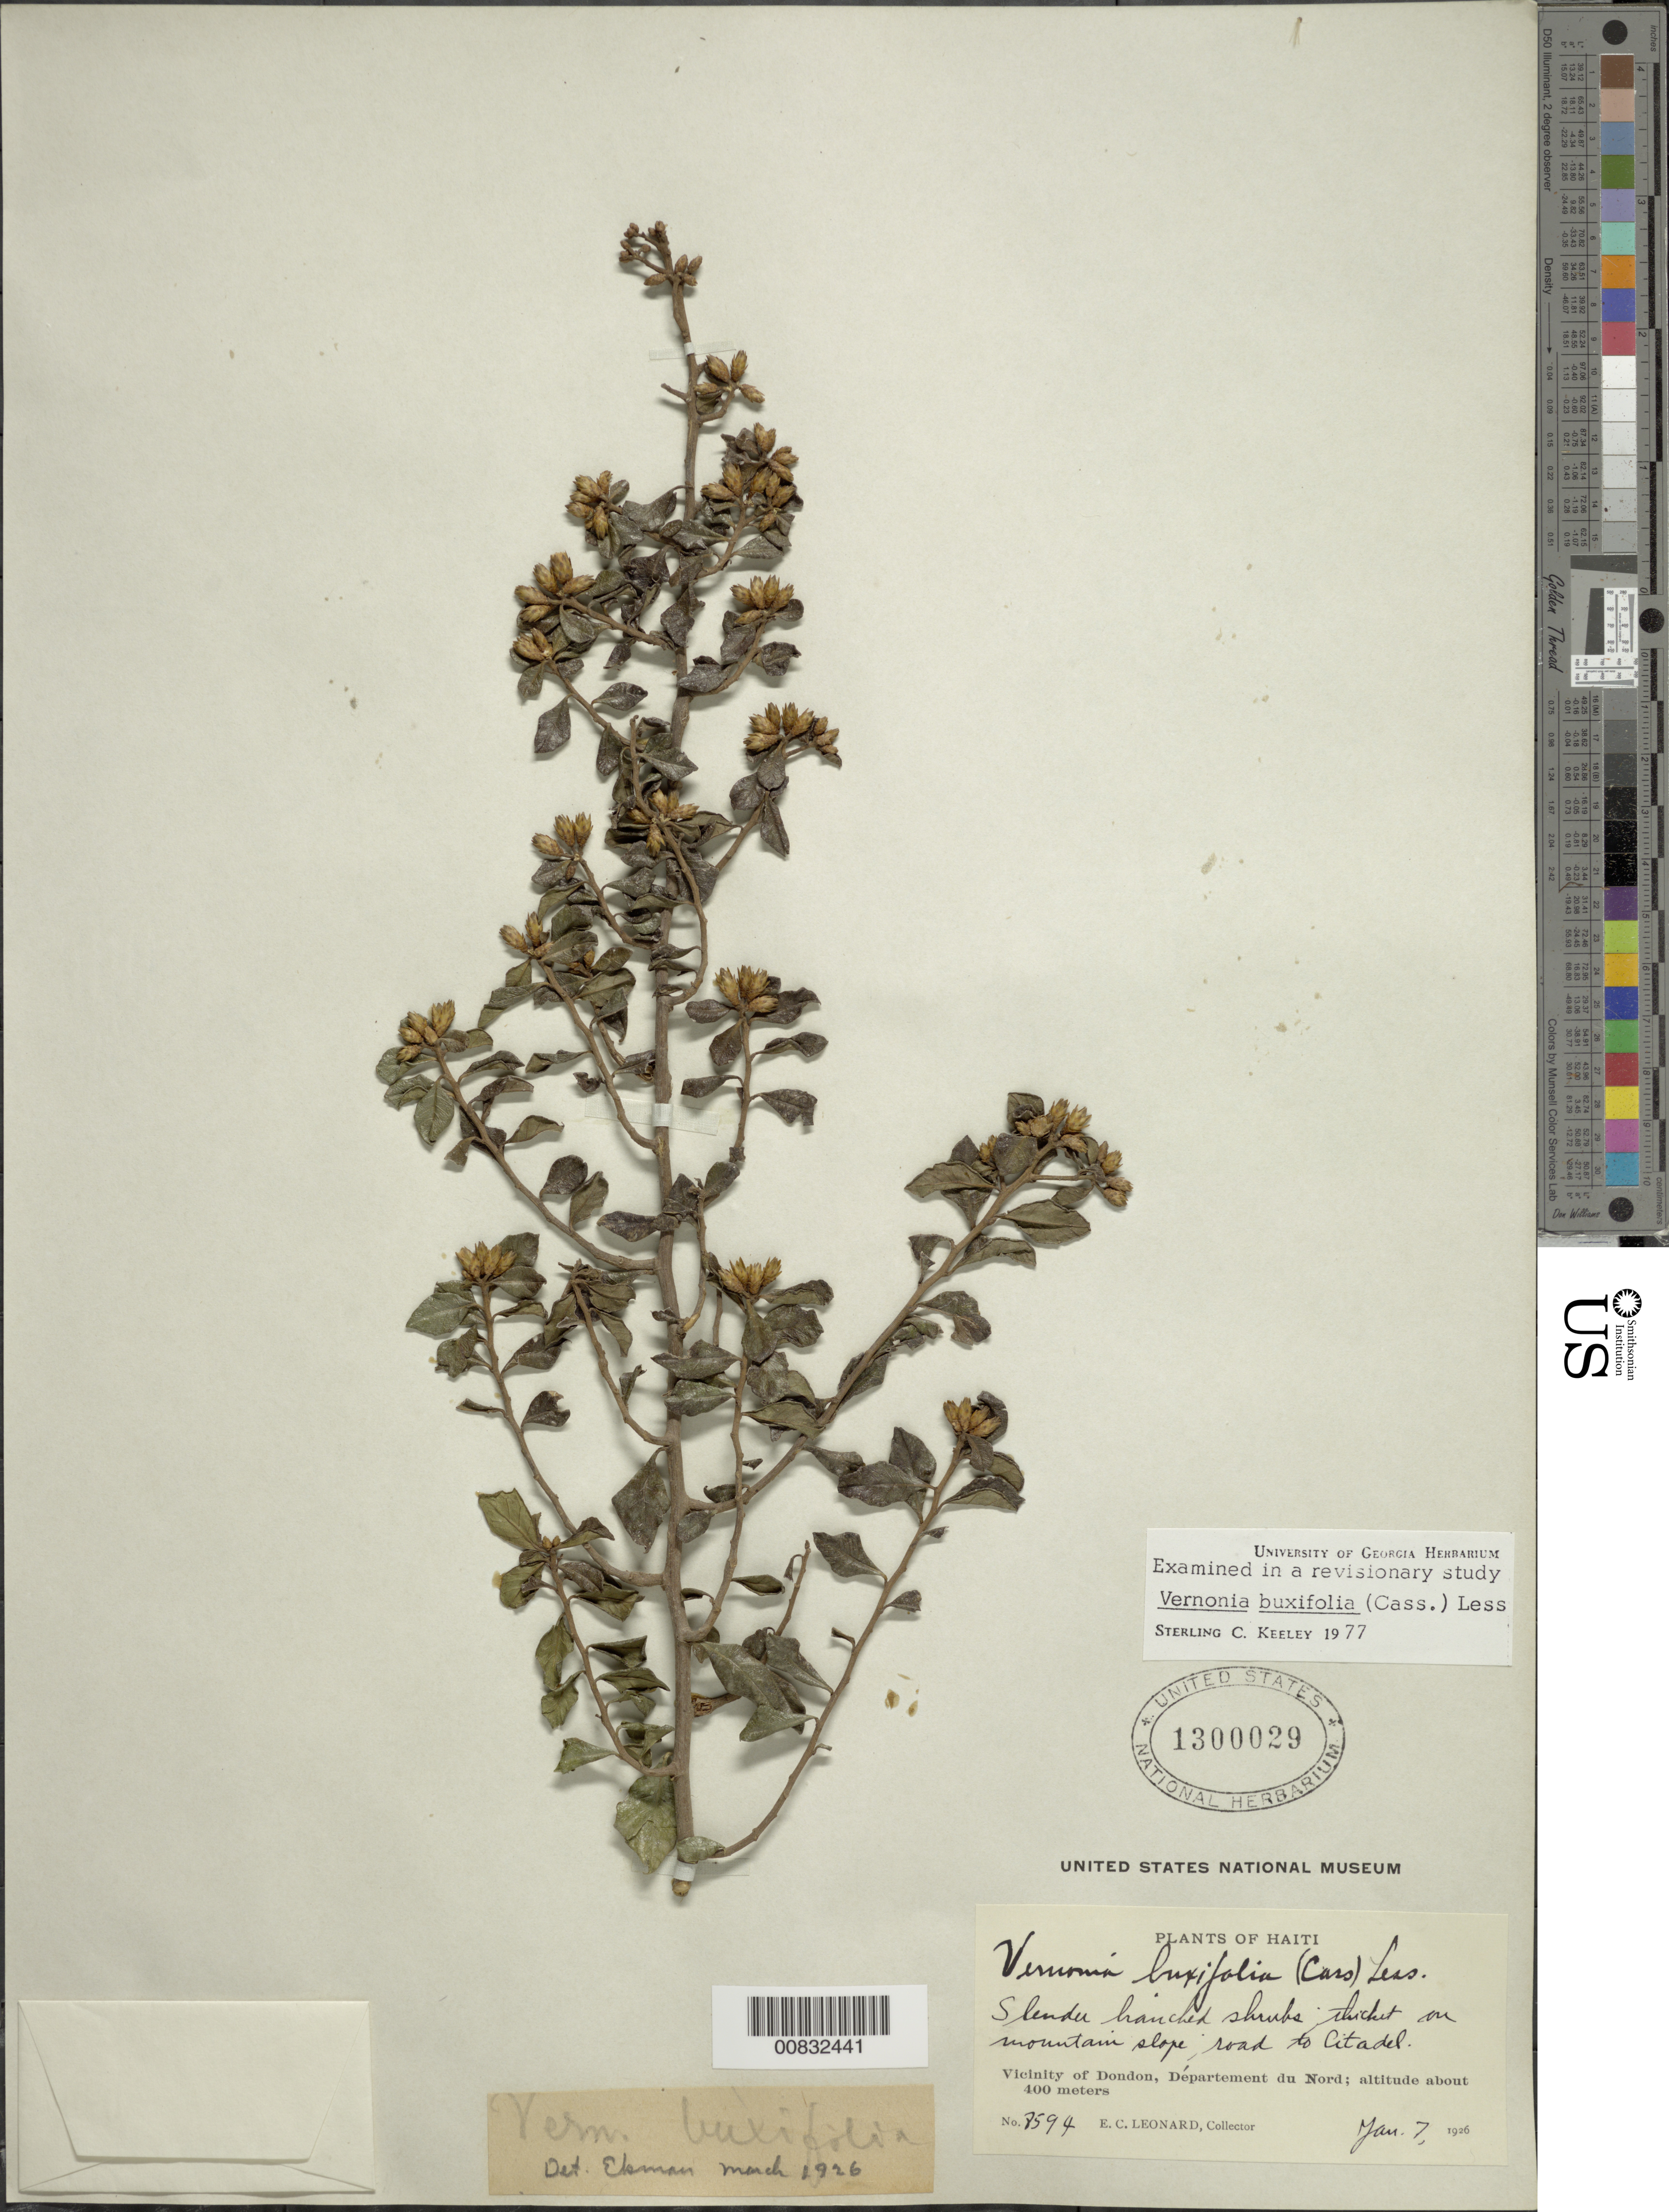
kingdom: Plantae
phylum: Tracheophyta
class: Magnoliopsida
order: Asterales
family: Asteraceae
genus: Vernonanthura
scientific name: Vernonanthura buxifolia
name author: (Less.) H. Rob.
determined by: Keeley, S. C.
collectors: E. C. Leonard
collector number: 8594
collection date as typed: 07 Jan 1926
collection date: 1926-01-07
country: Haiti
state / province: Nord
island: Hispaniola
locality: Vicinity of Dondon, road to Citadel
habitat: Thicket on mountain slope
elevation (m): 400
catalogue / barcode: US 1300029